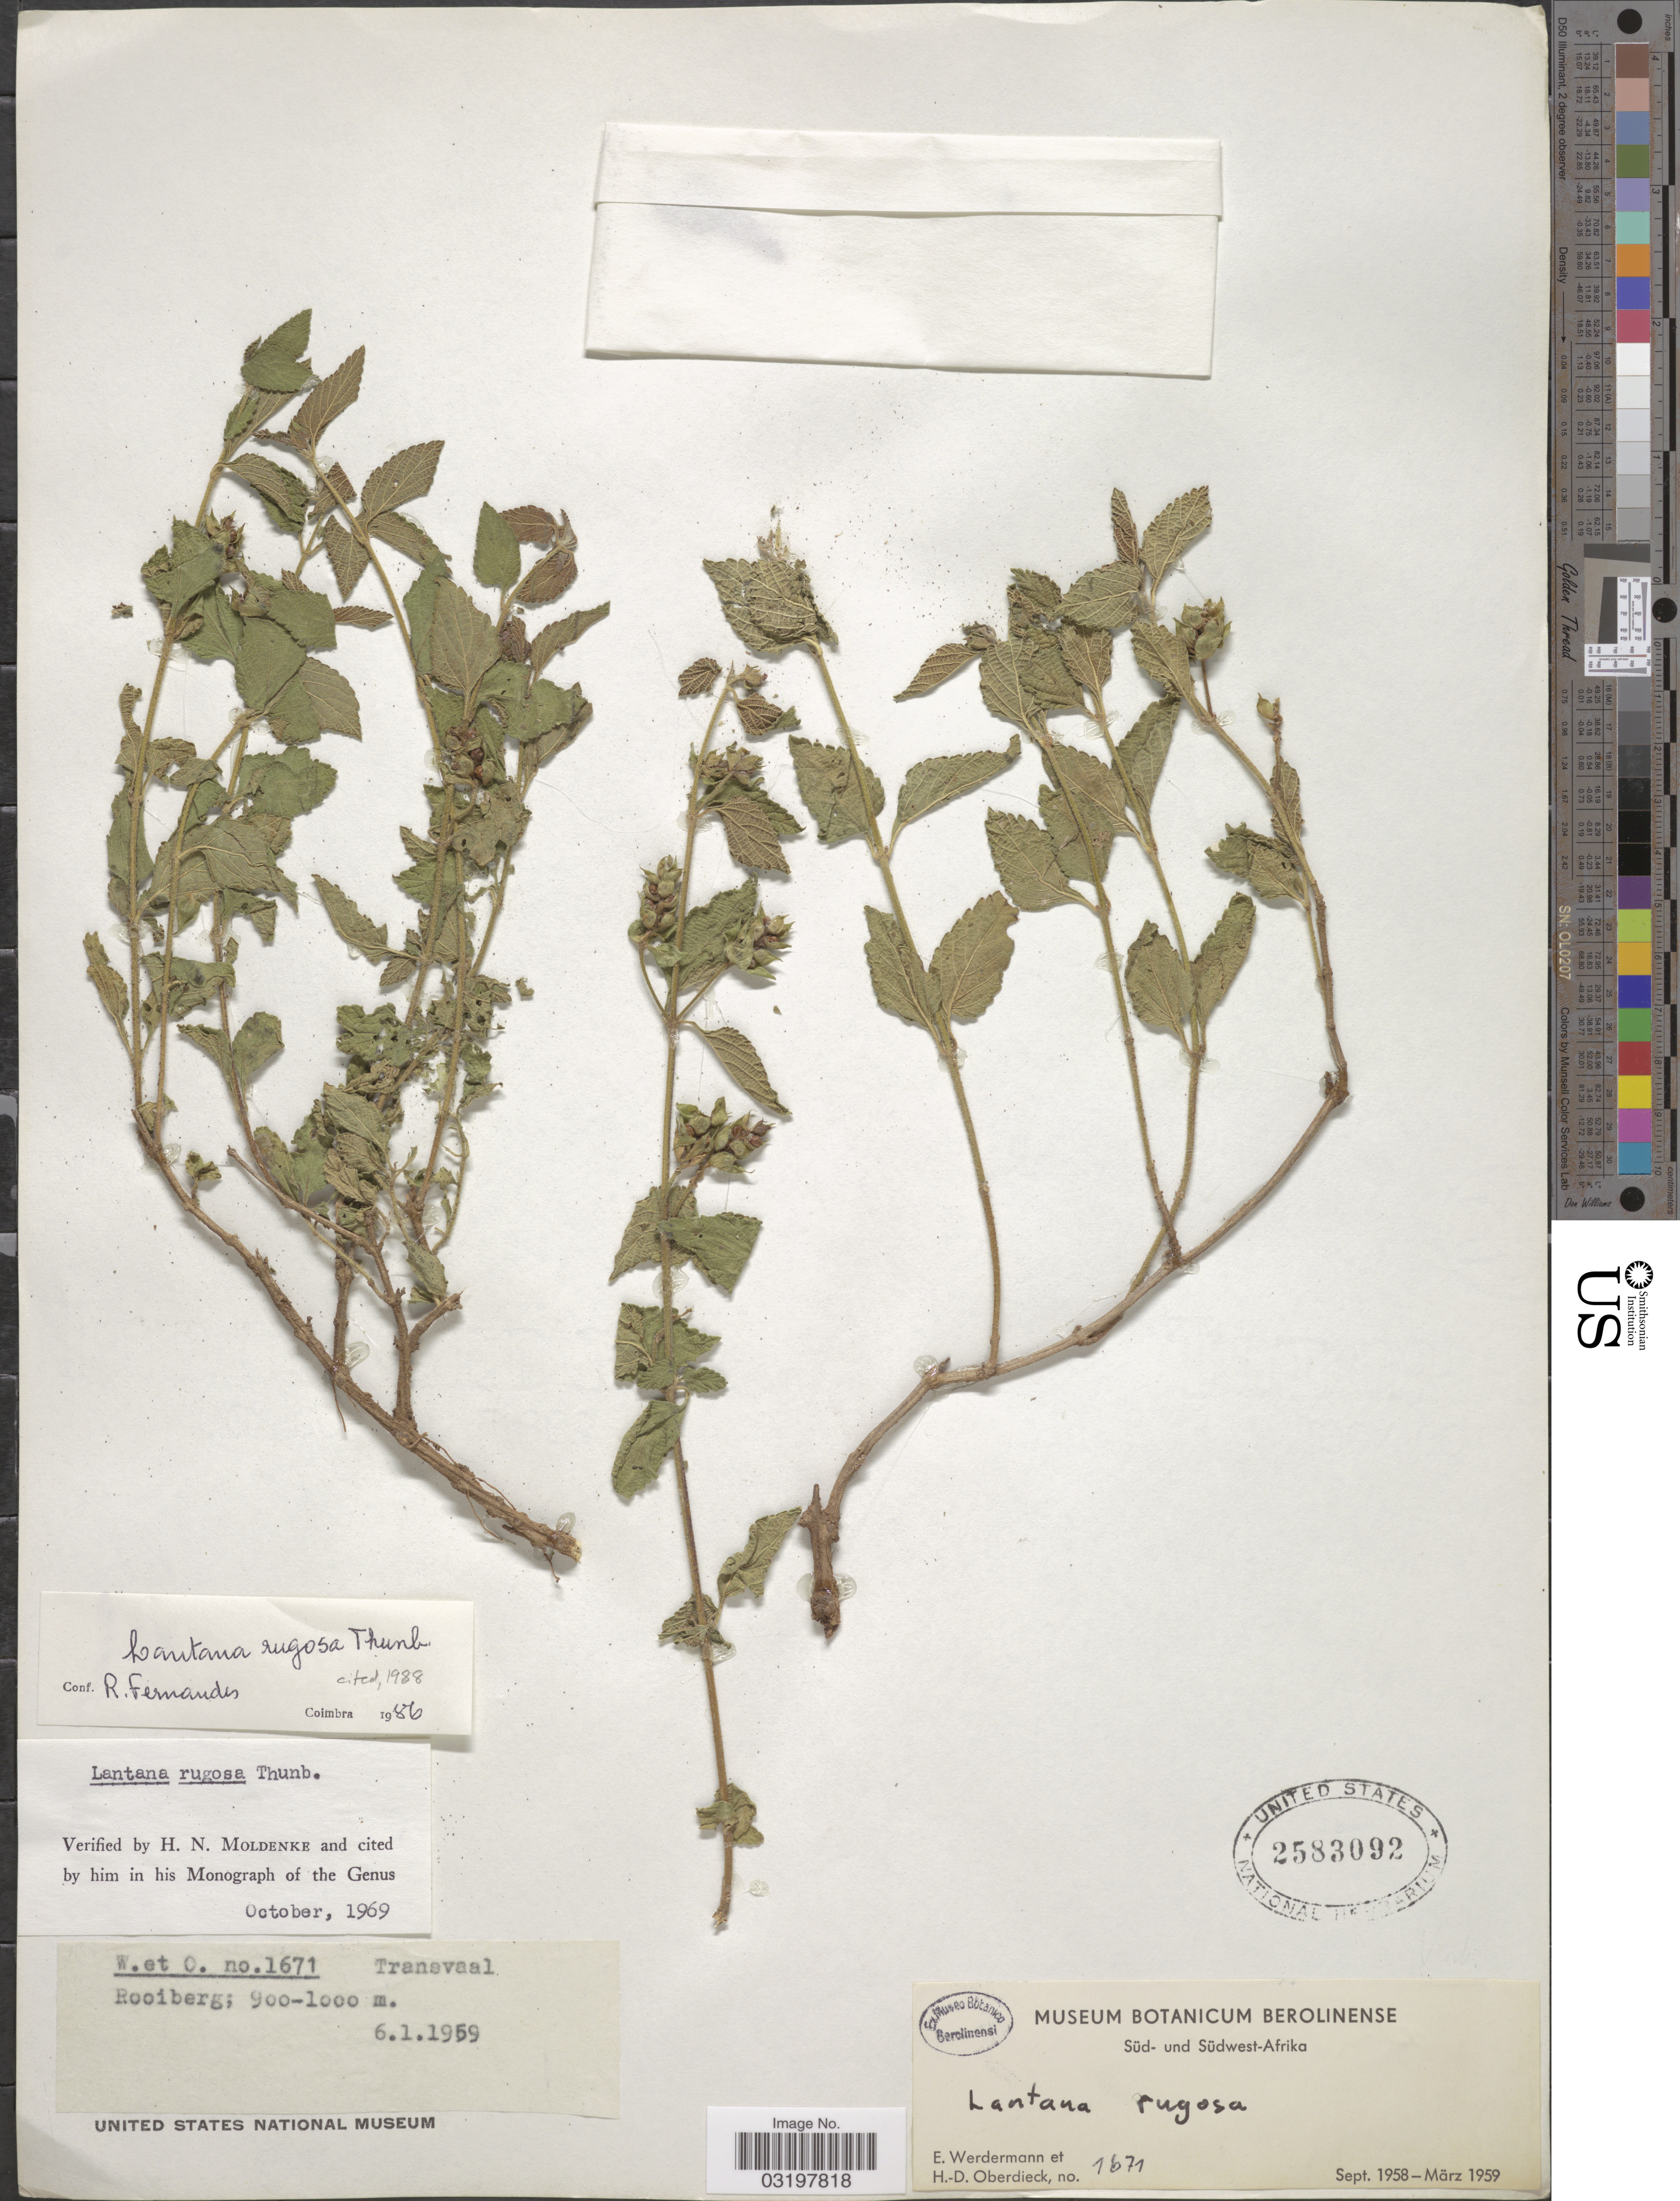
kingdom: Plantae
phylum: Tracheophyta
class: Magnoliopsida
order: Lamiales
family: Verbenaceae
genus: Lantana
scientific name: Lantana rugosa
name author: Thunb.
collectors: E. Werdermann & H. Oberdieck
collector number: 1671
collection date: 1959-01-06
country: South Africa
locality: Transvaal, Rooiberg.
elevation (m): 900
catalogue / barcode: US 2583092